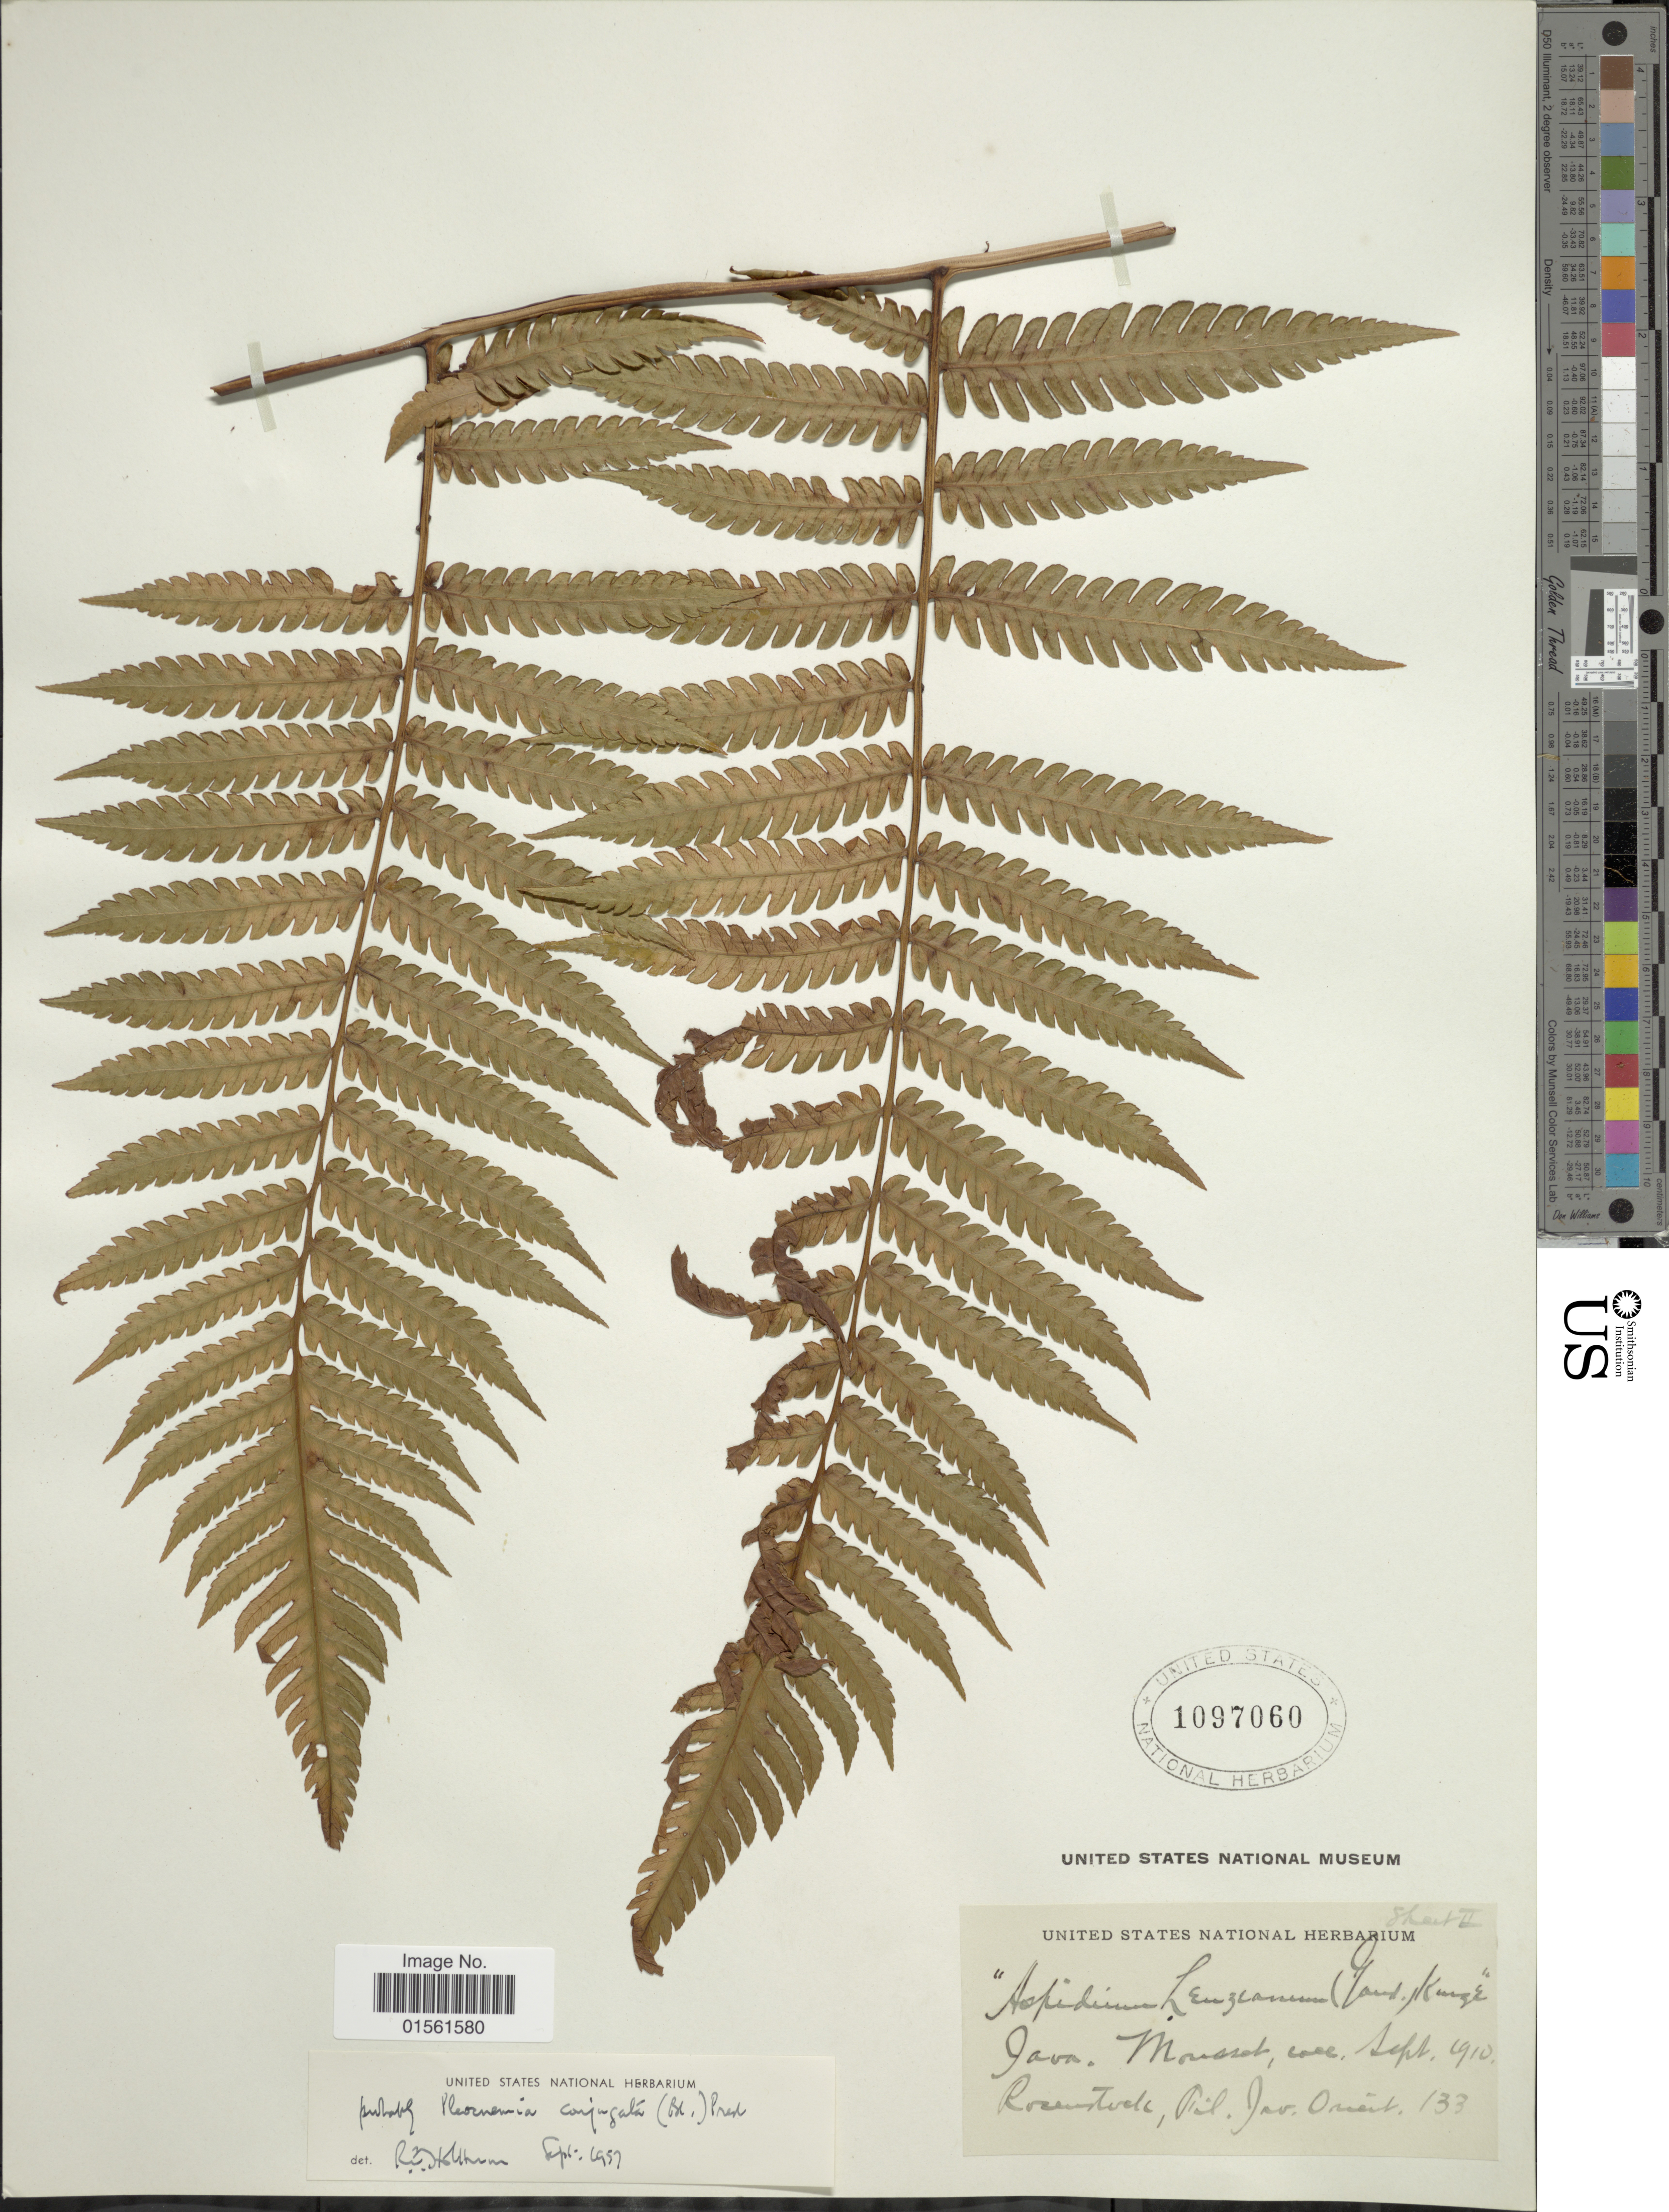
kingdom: Plantae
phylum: Tracheophyta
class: Polypodiopsida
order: Polypodiales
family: Dryopteridaceae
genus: Pleocnemia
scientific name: Pleocnemia conjugata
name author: (Blume) C. Presl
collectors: Mousset, -- & -- Rosenstock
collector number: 133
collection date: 1910-09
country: Indonesia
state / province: Java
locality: Java.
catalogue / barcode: US 1097060